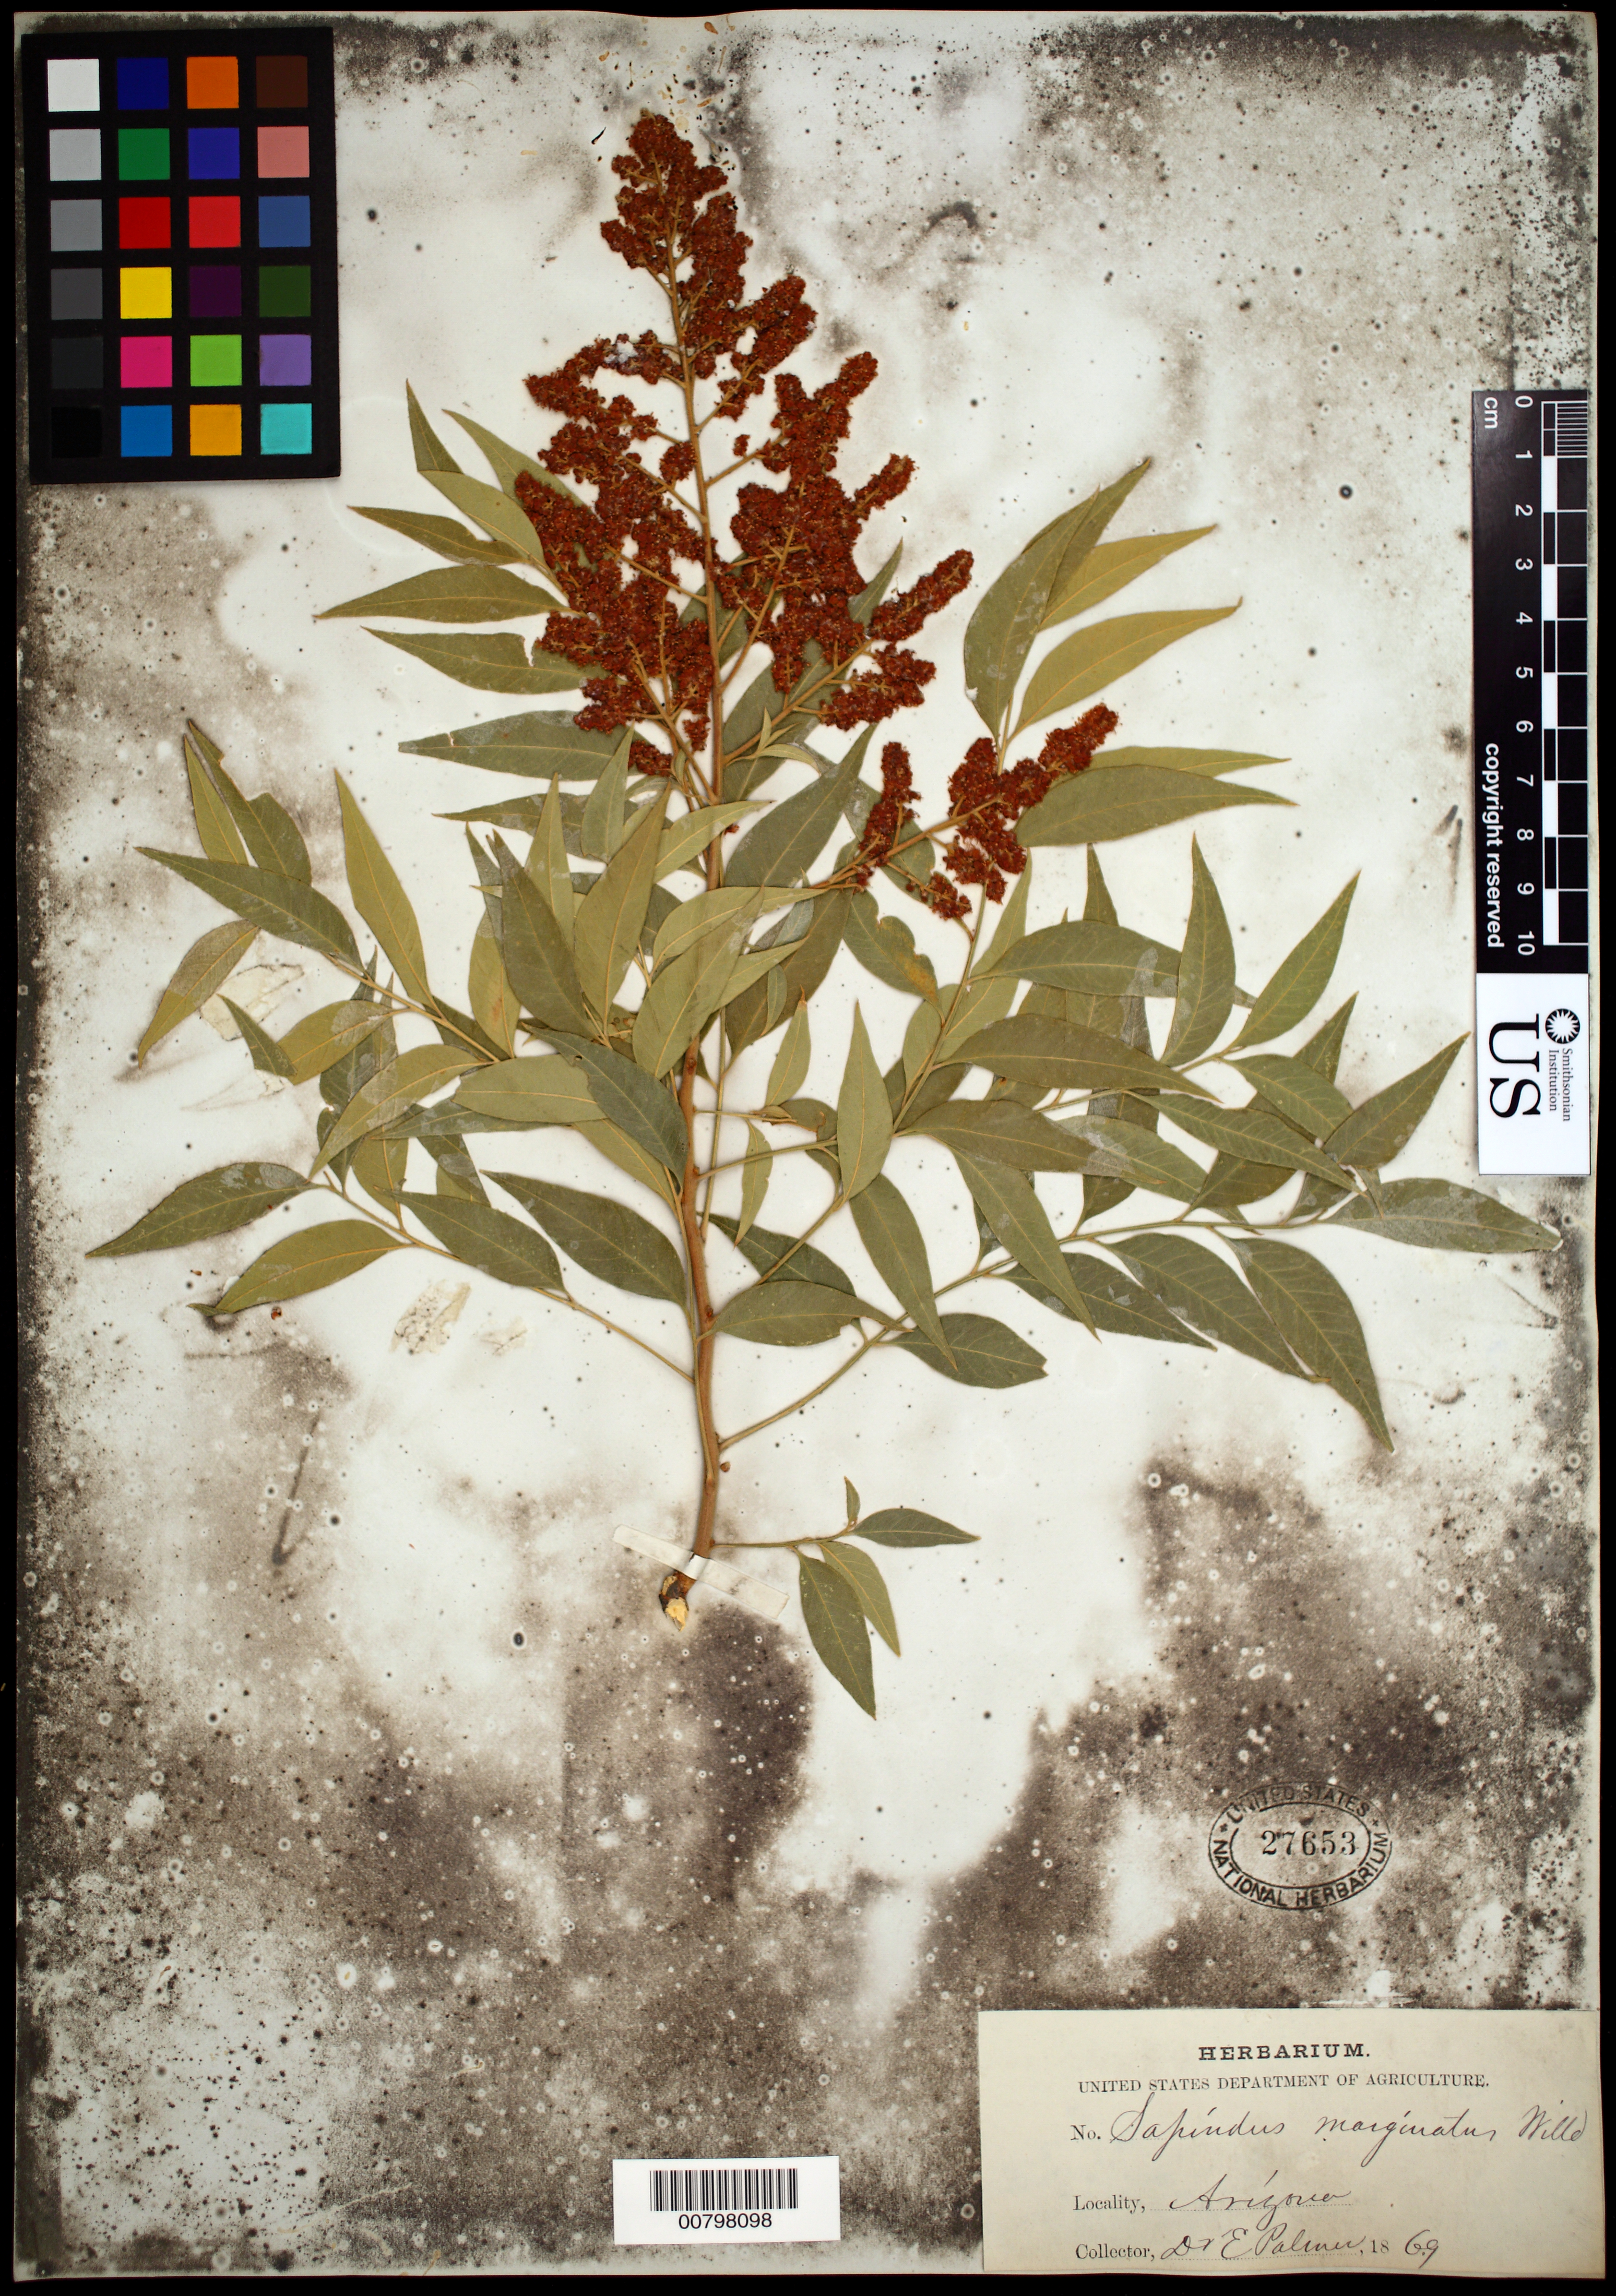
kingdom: Plantae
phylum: Tracheophyta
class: Magnoliopsida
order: Sapindales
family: Sapindaceae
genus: Sapindus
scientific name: Sapindus saponaria subsp. drummondii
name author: (Hook. & Arn.) A.E. Murray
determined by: Acevedo-Rodríguez, P., (BOT), Smithsonian Institution - National Museum of Natural History (UNITED STATES)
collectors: E. Palmer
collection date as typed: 1869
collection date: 1869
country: United States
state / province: Arizona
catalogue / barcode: US 27653